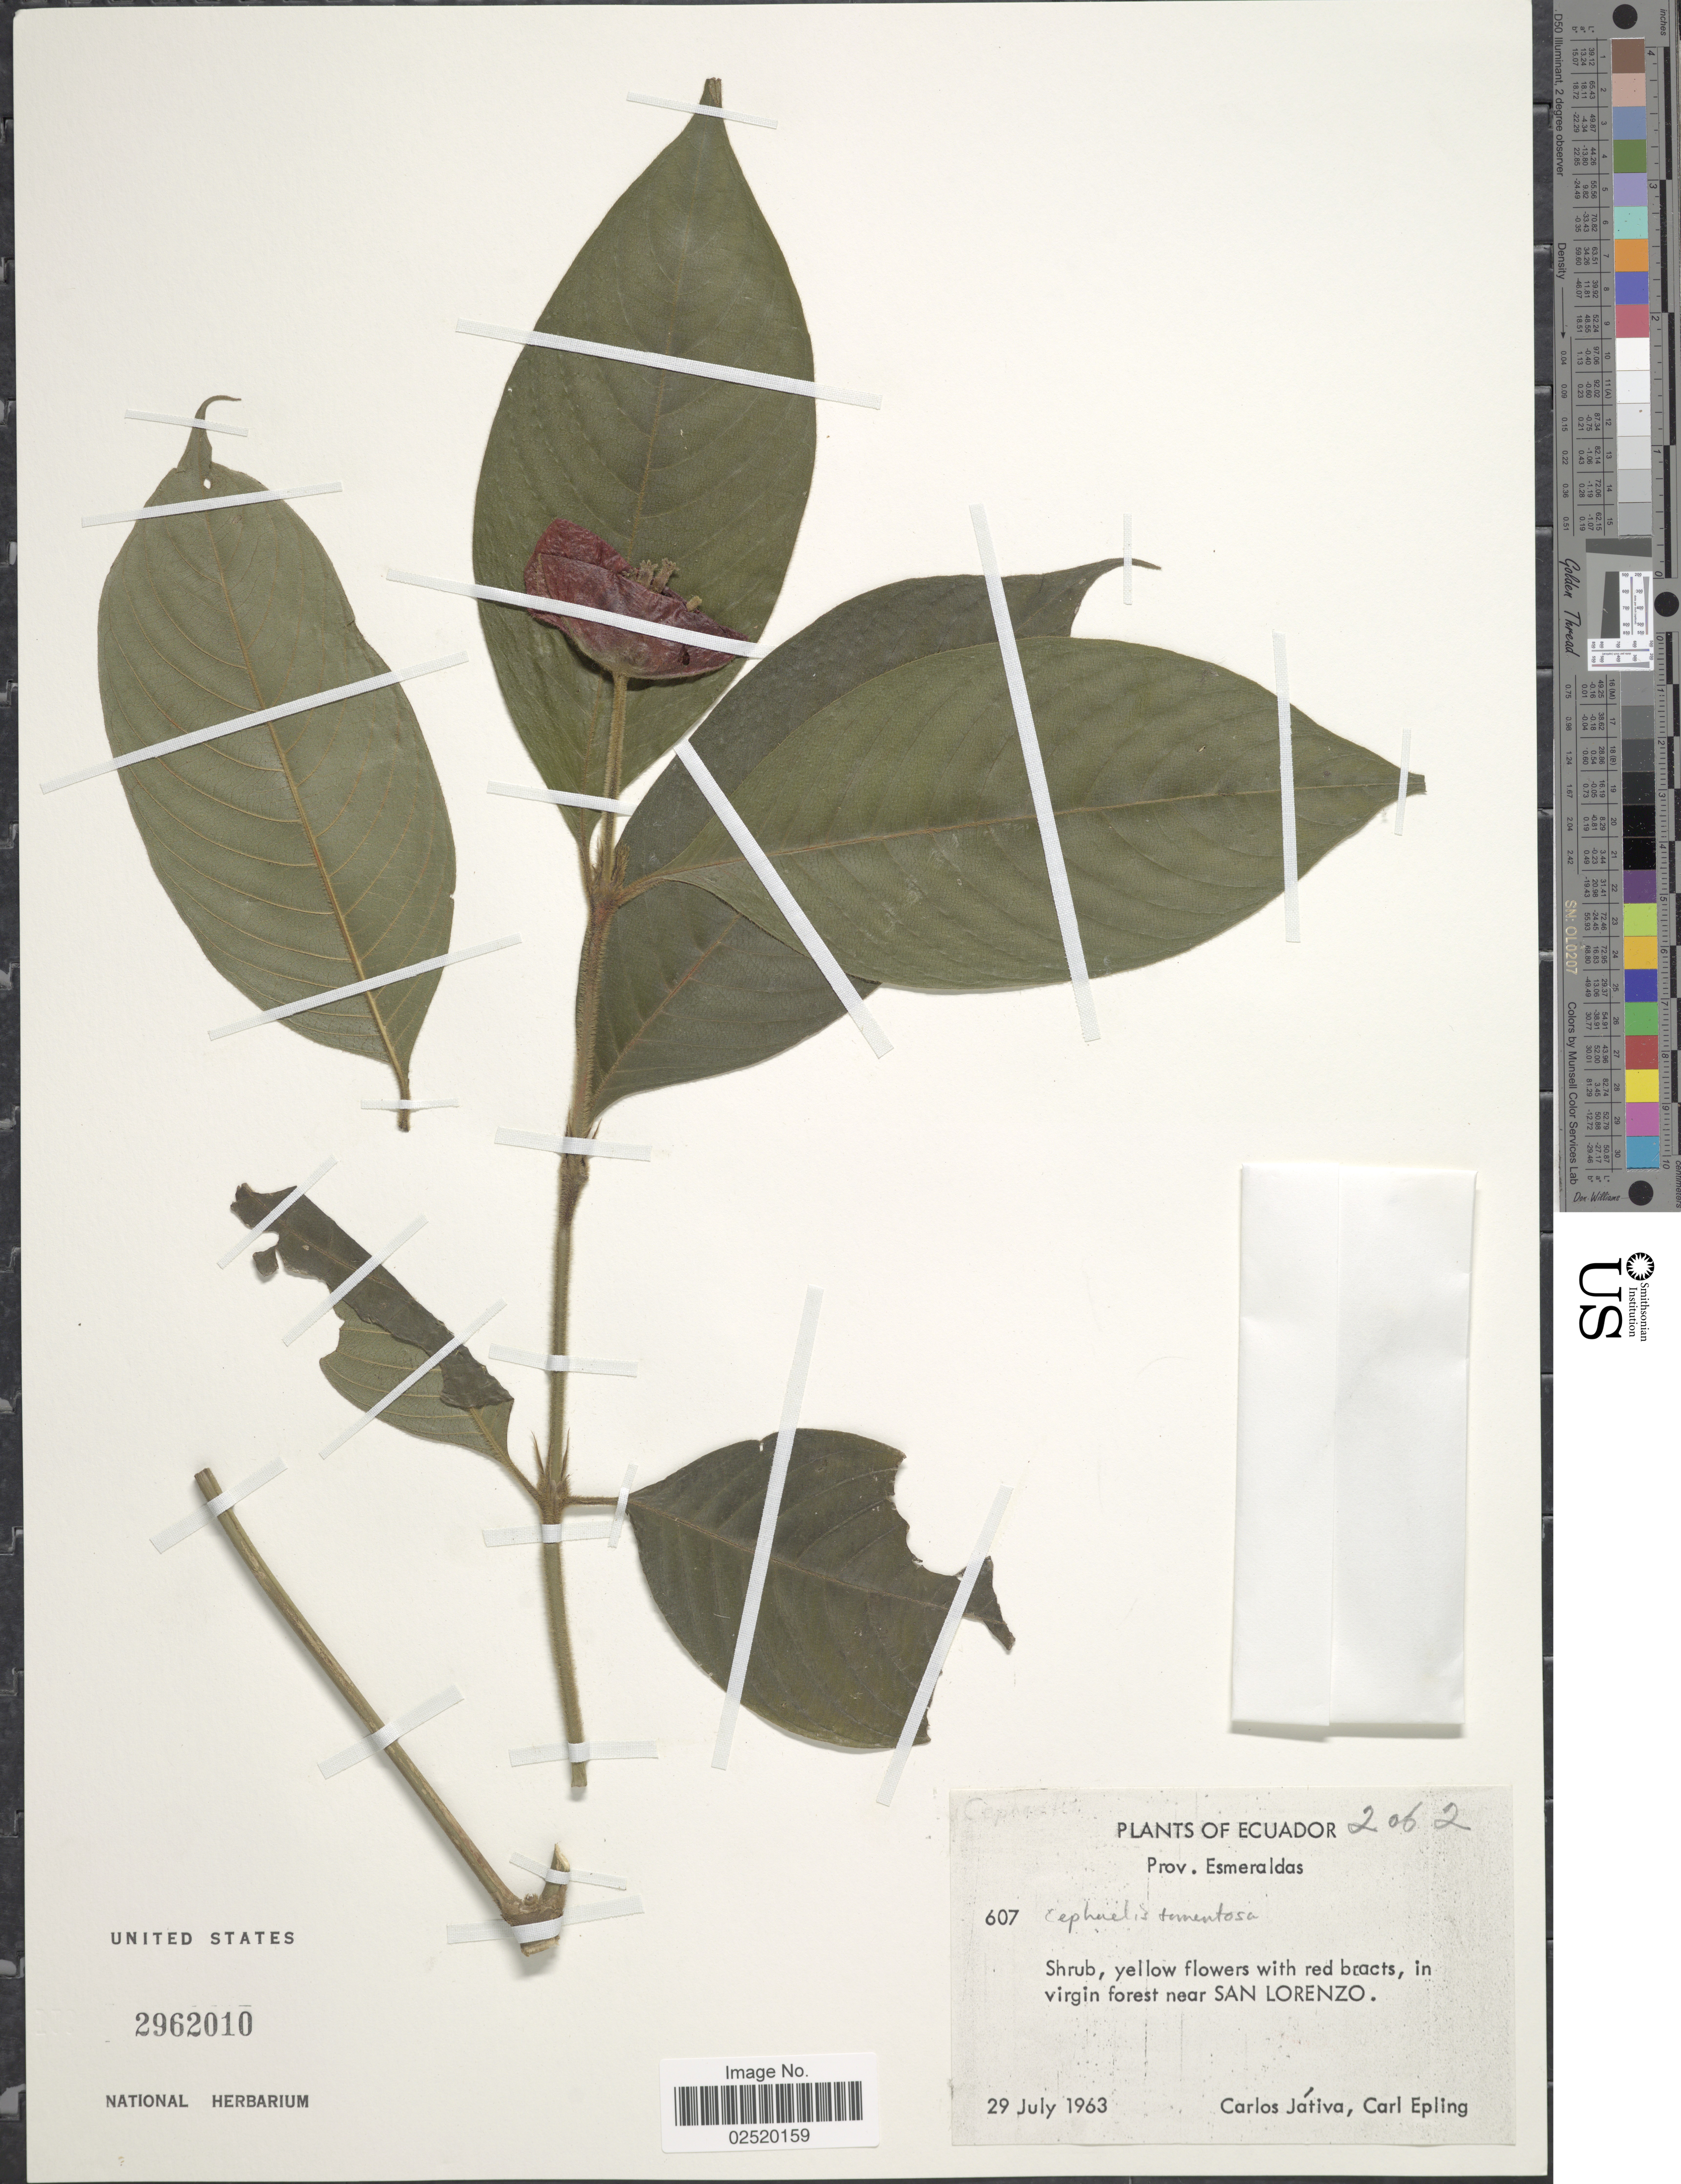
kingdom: Plantae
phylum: Tracheophyta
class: Magnoliopsida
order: Gentianales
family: Rubiaceae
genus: Psychotria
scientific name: Psychotria poeppigiana subsp. poeppigiana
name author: Müll. Arg.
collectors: C. D. Játiva & C. C. Epling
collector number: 607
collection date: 1963-07-29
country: Ecuador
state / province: Esmeraldas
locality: Prov. Esmeraldas, in virgin forest near San Lorenzo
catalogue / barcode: US 2962010